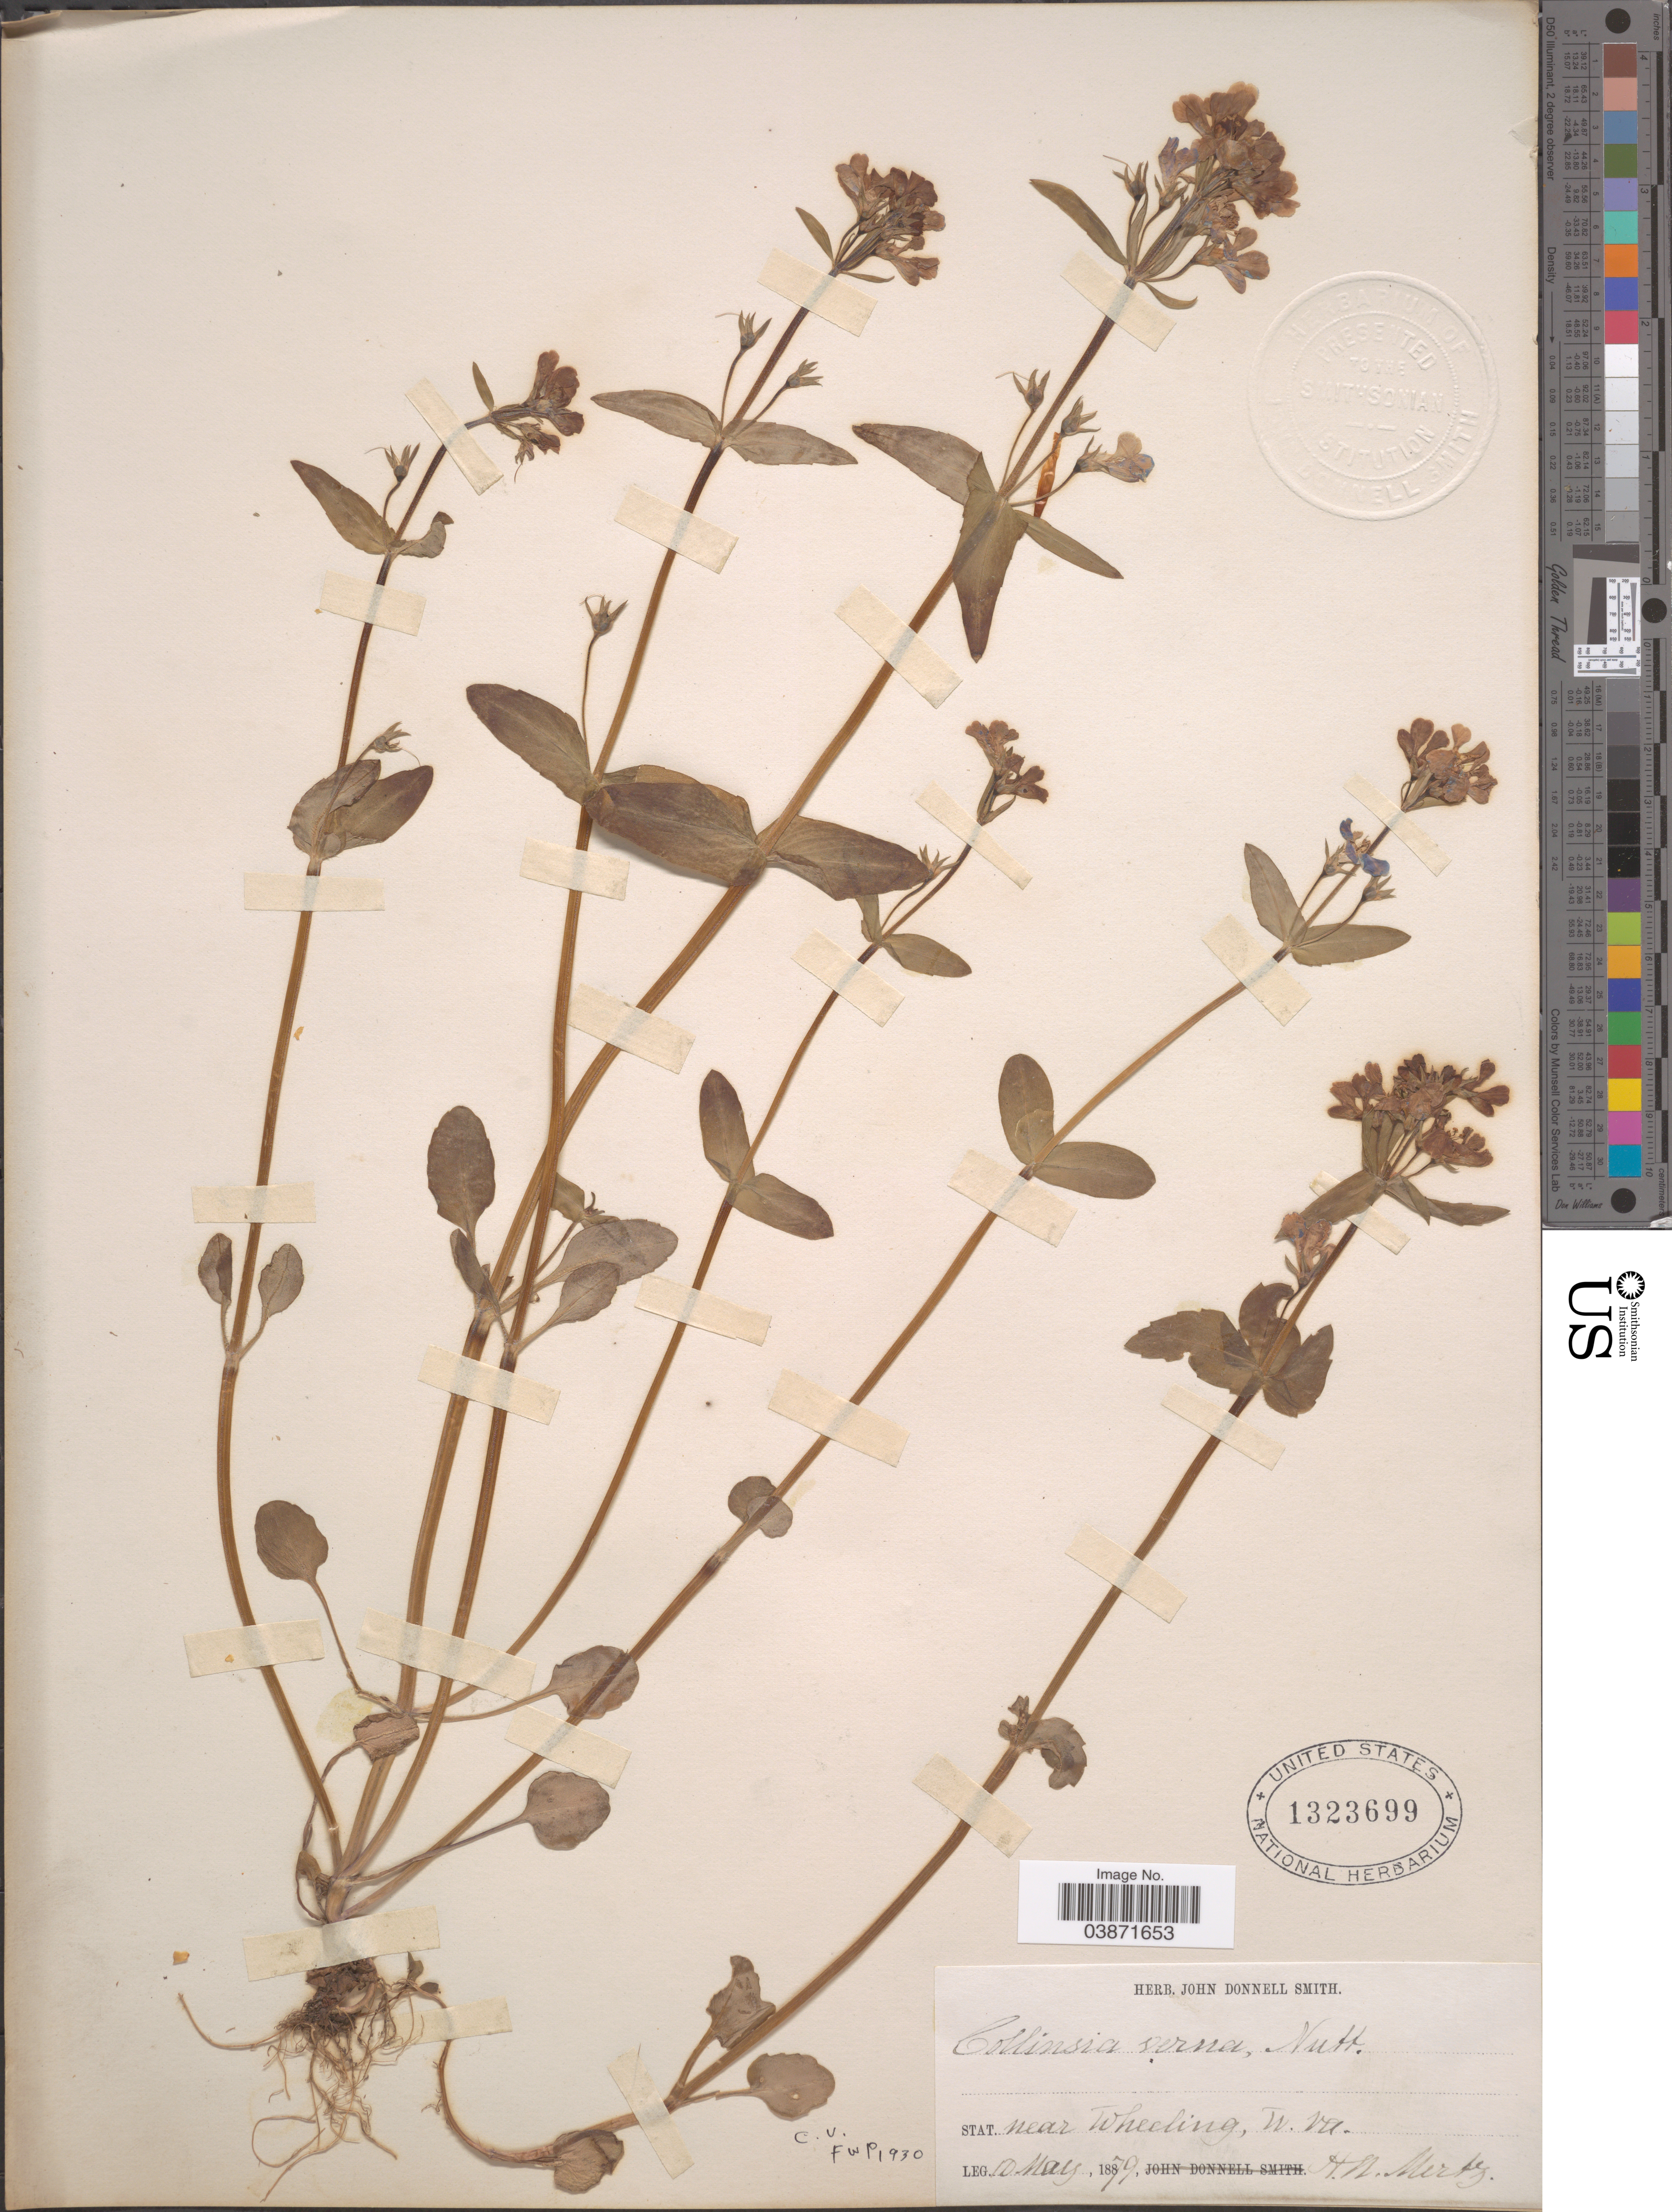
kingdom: Plantae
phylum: Tracheophyta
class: Magnoliopsida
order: Lamiales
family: Plantaginaceae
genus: Collinsia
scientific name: Collinsia verna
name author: Nutt.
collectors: H. Mertz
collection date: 1879-05-10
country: United States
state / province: West Virginia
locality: Stat near Wheeling.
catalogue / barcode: US 1323699